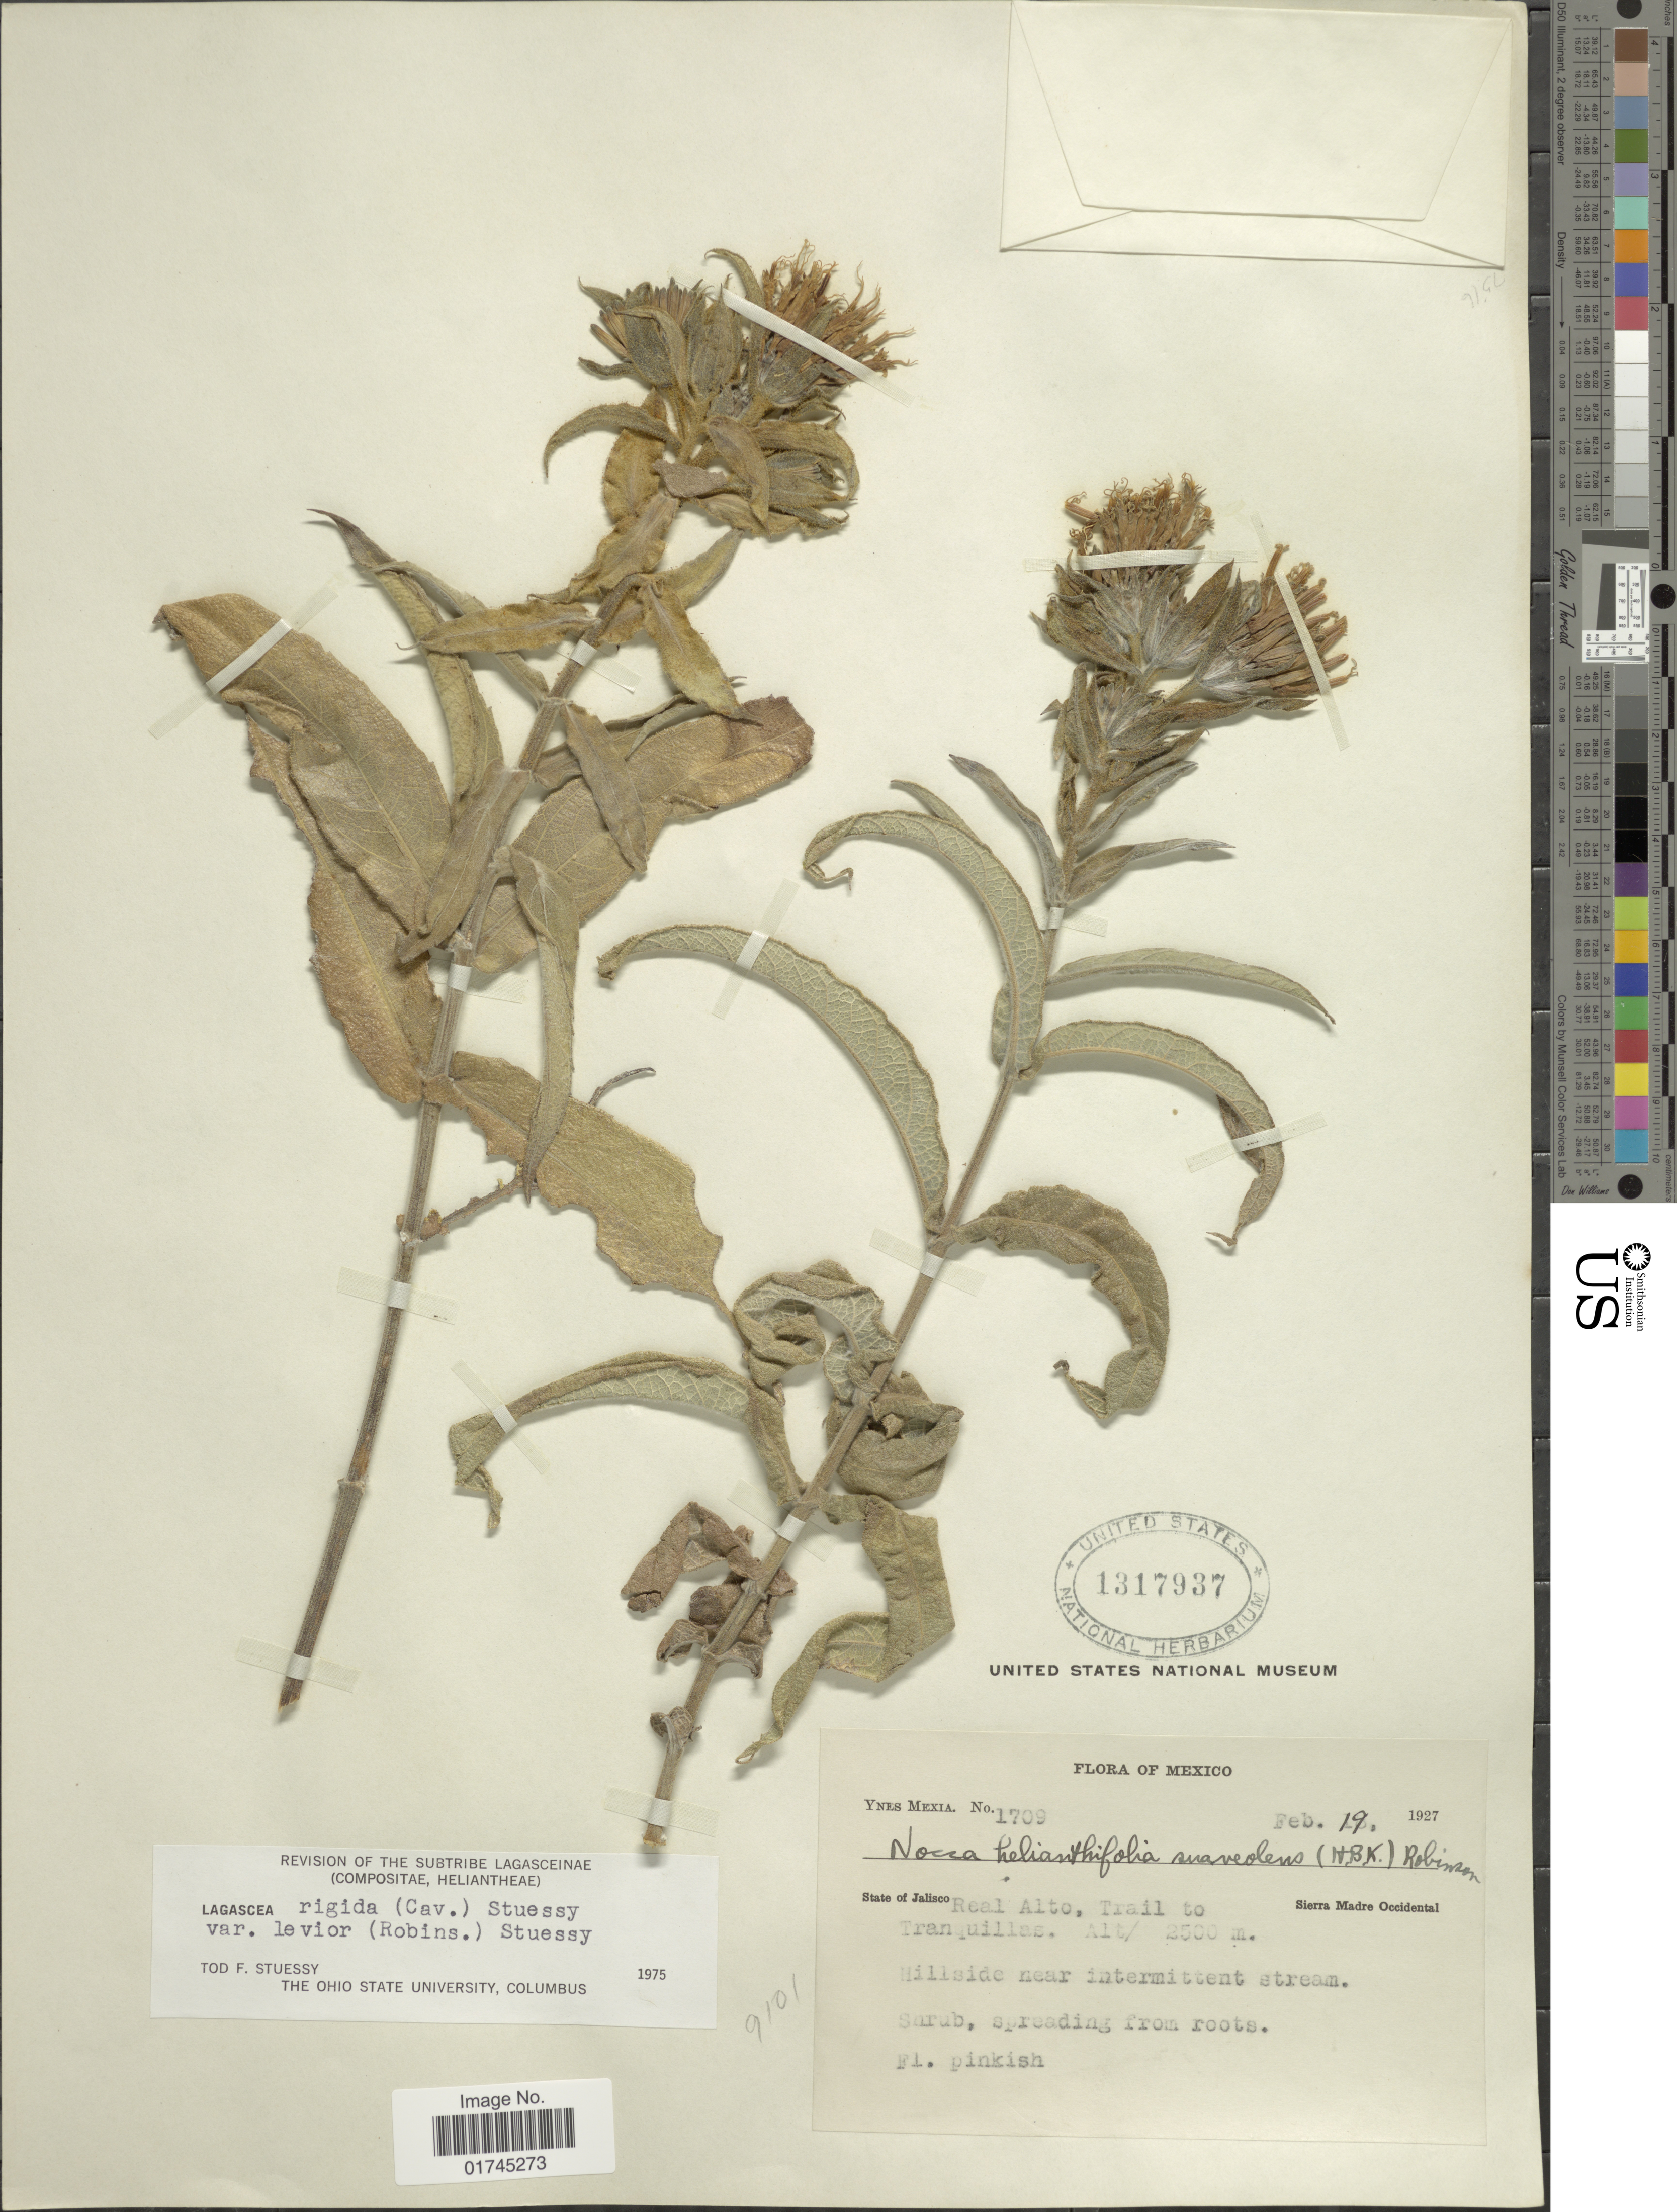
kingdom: Plantae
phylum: Tracheophyta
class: Magnoliopsida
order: Asterales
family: Asteraceae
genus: Lagascea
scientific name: Lagascea helianthifolia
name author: Kunth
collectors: Y. Mexia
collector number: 1709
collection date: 1927-02-19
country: Mexico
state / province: Jalisco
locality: Real Alto, Trail to Tranquilles, hillside near intermittent stream, Sierra Madre Occidental.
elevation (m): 2500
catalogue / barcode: US 1317937